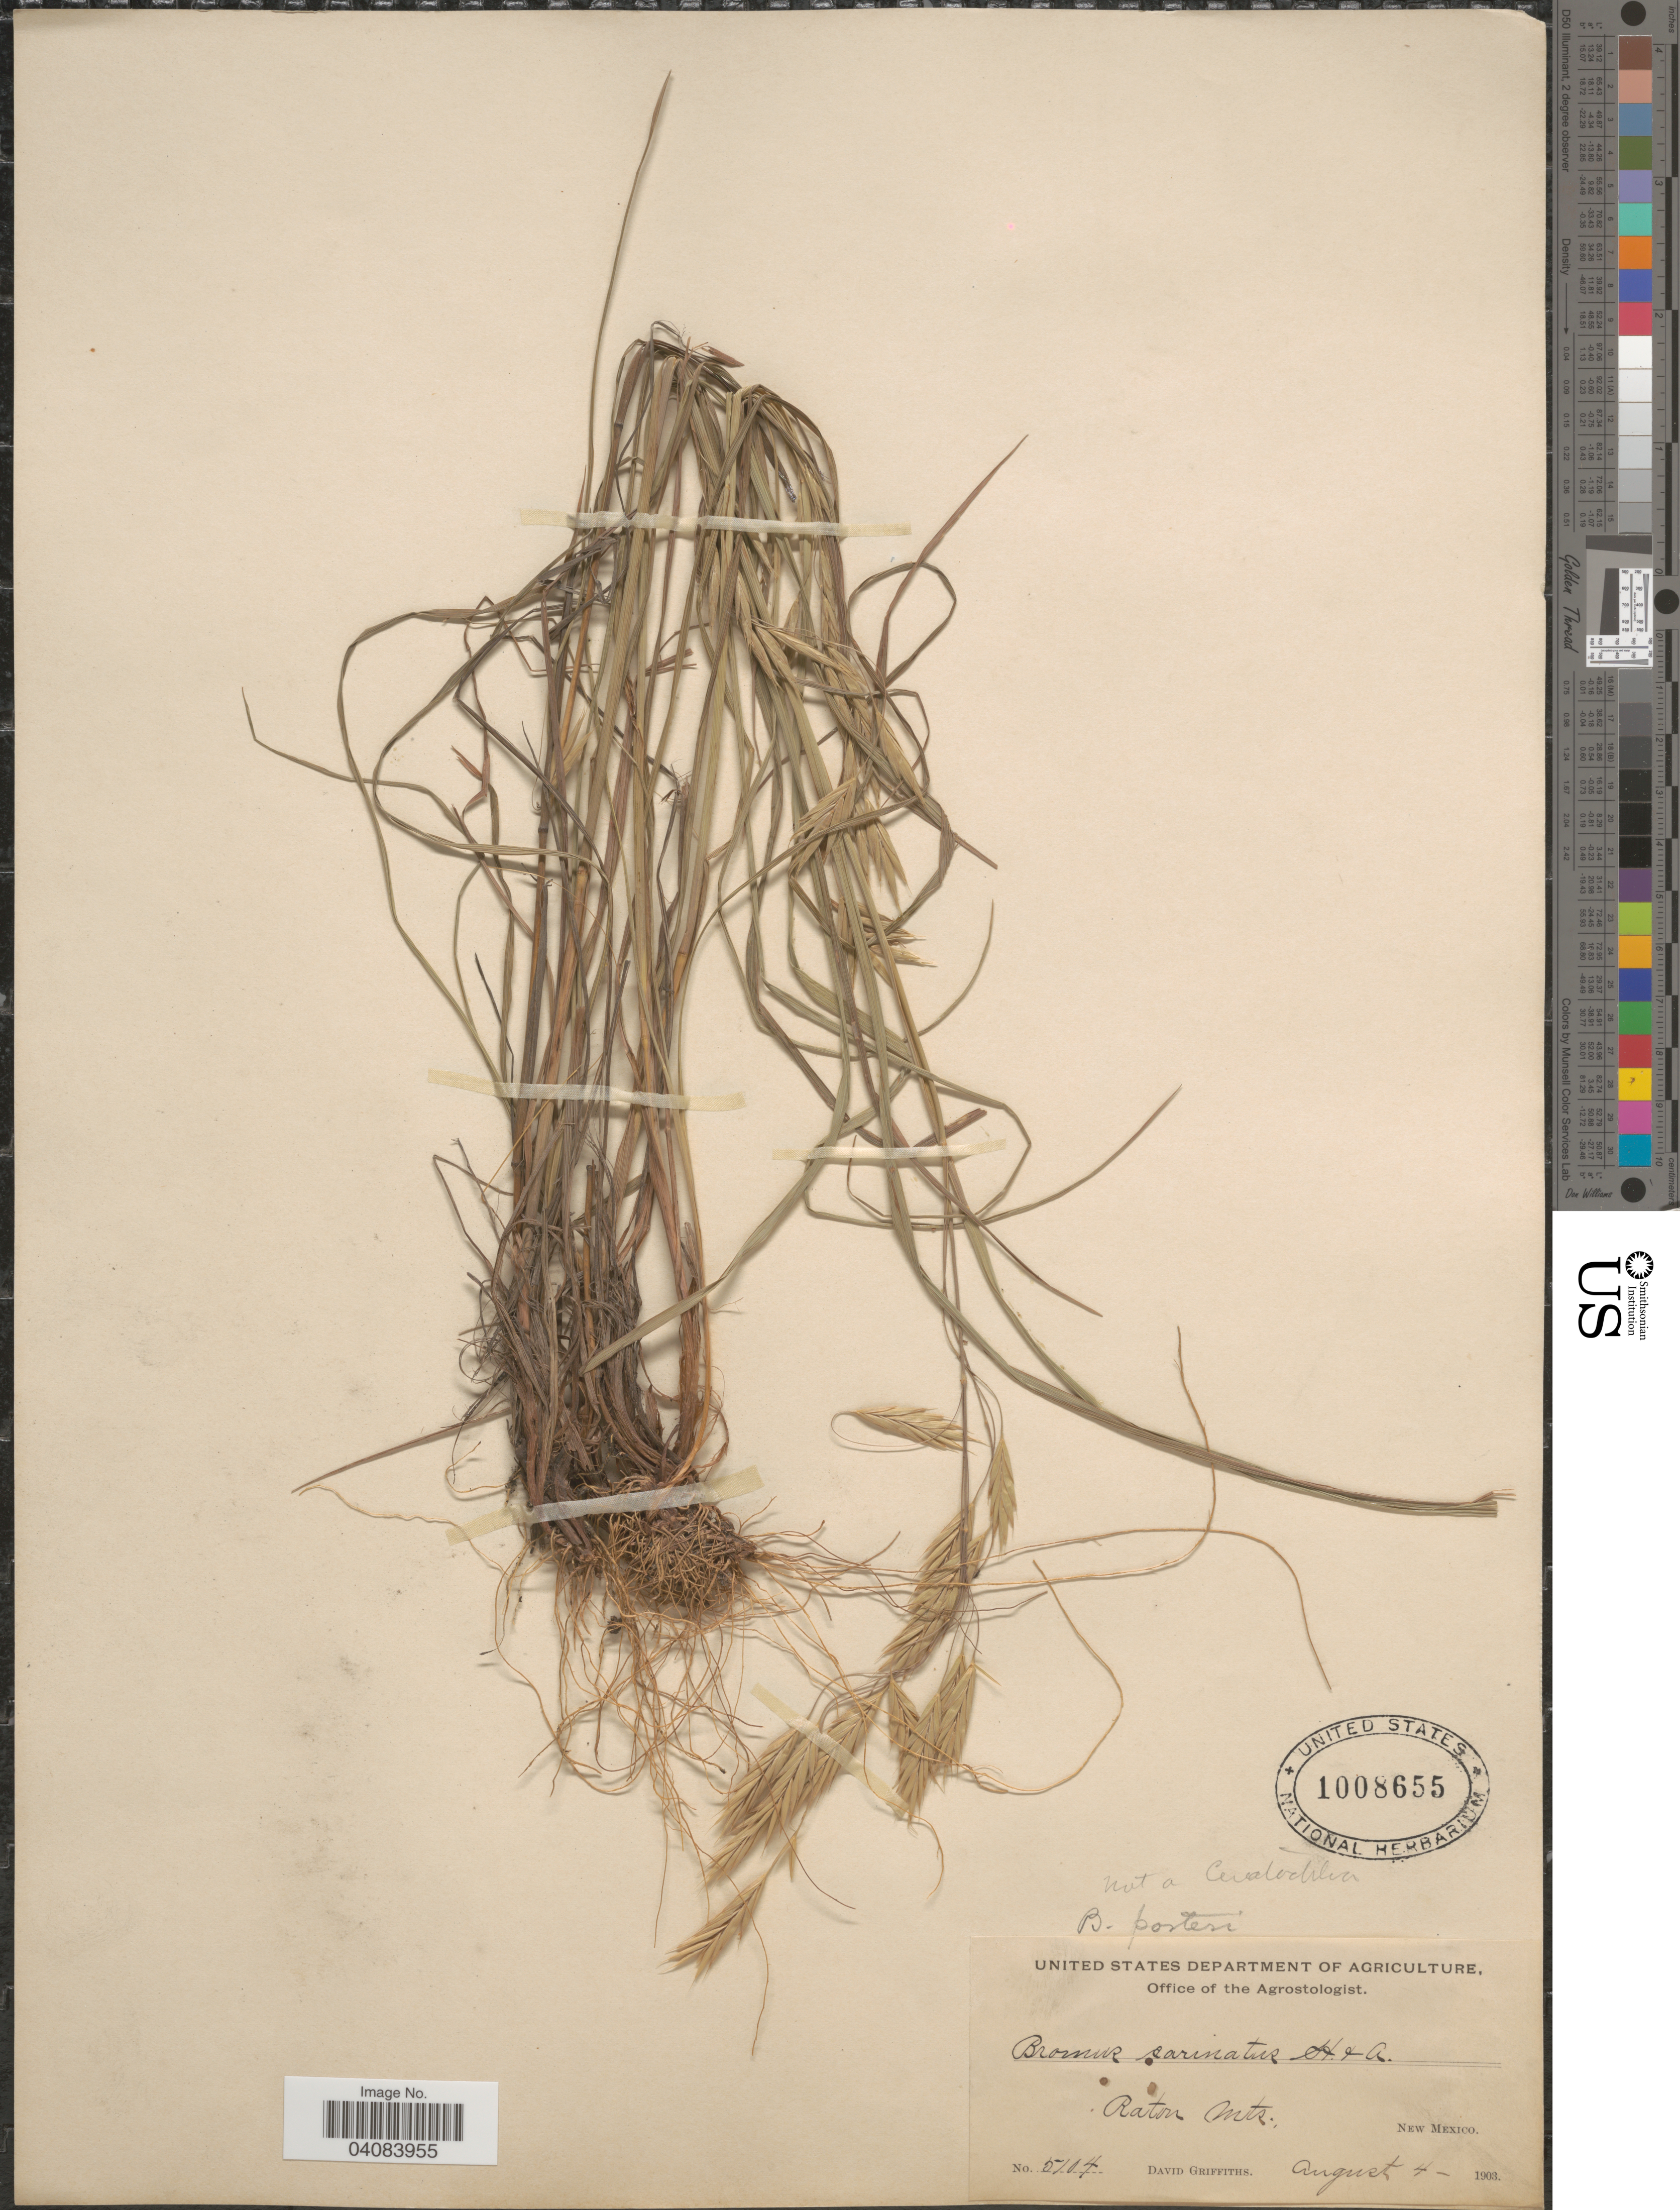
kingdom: Plantae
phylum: Tracheophyta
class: Liliopsida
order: Poales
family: Poaceae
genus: Bromus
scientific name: Bromus porteri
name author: (J.M. Coult.) Nash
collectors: D. Griffiths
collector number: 5104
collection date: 1903-08-04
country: United States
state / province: New Mexico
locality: Raton Mts.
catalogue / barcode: US 1008655